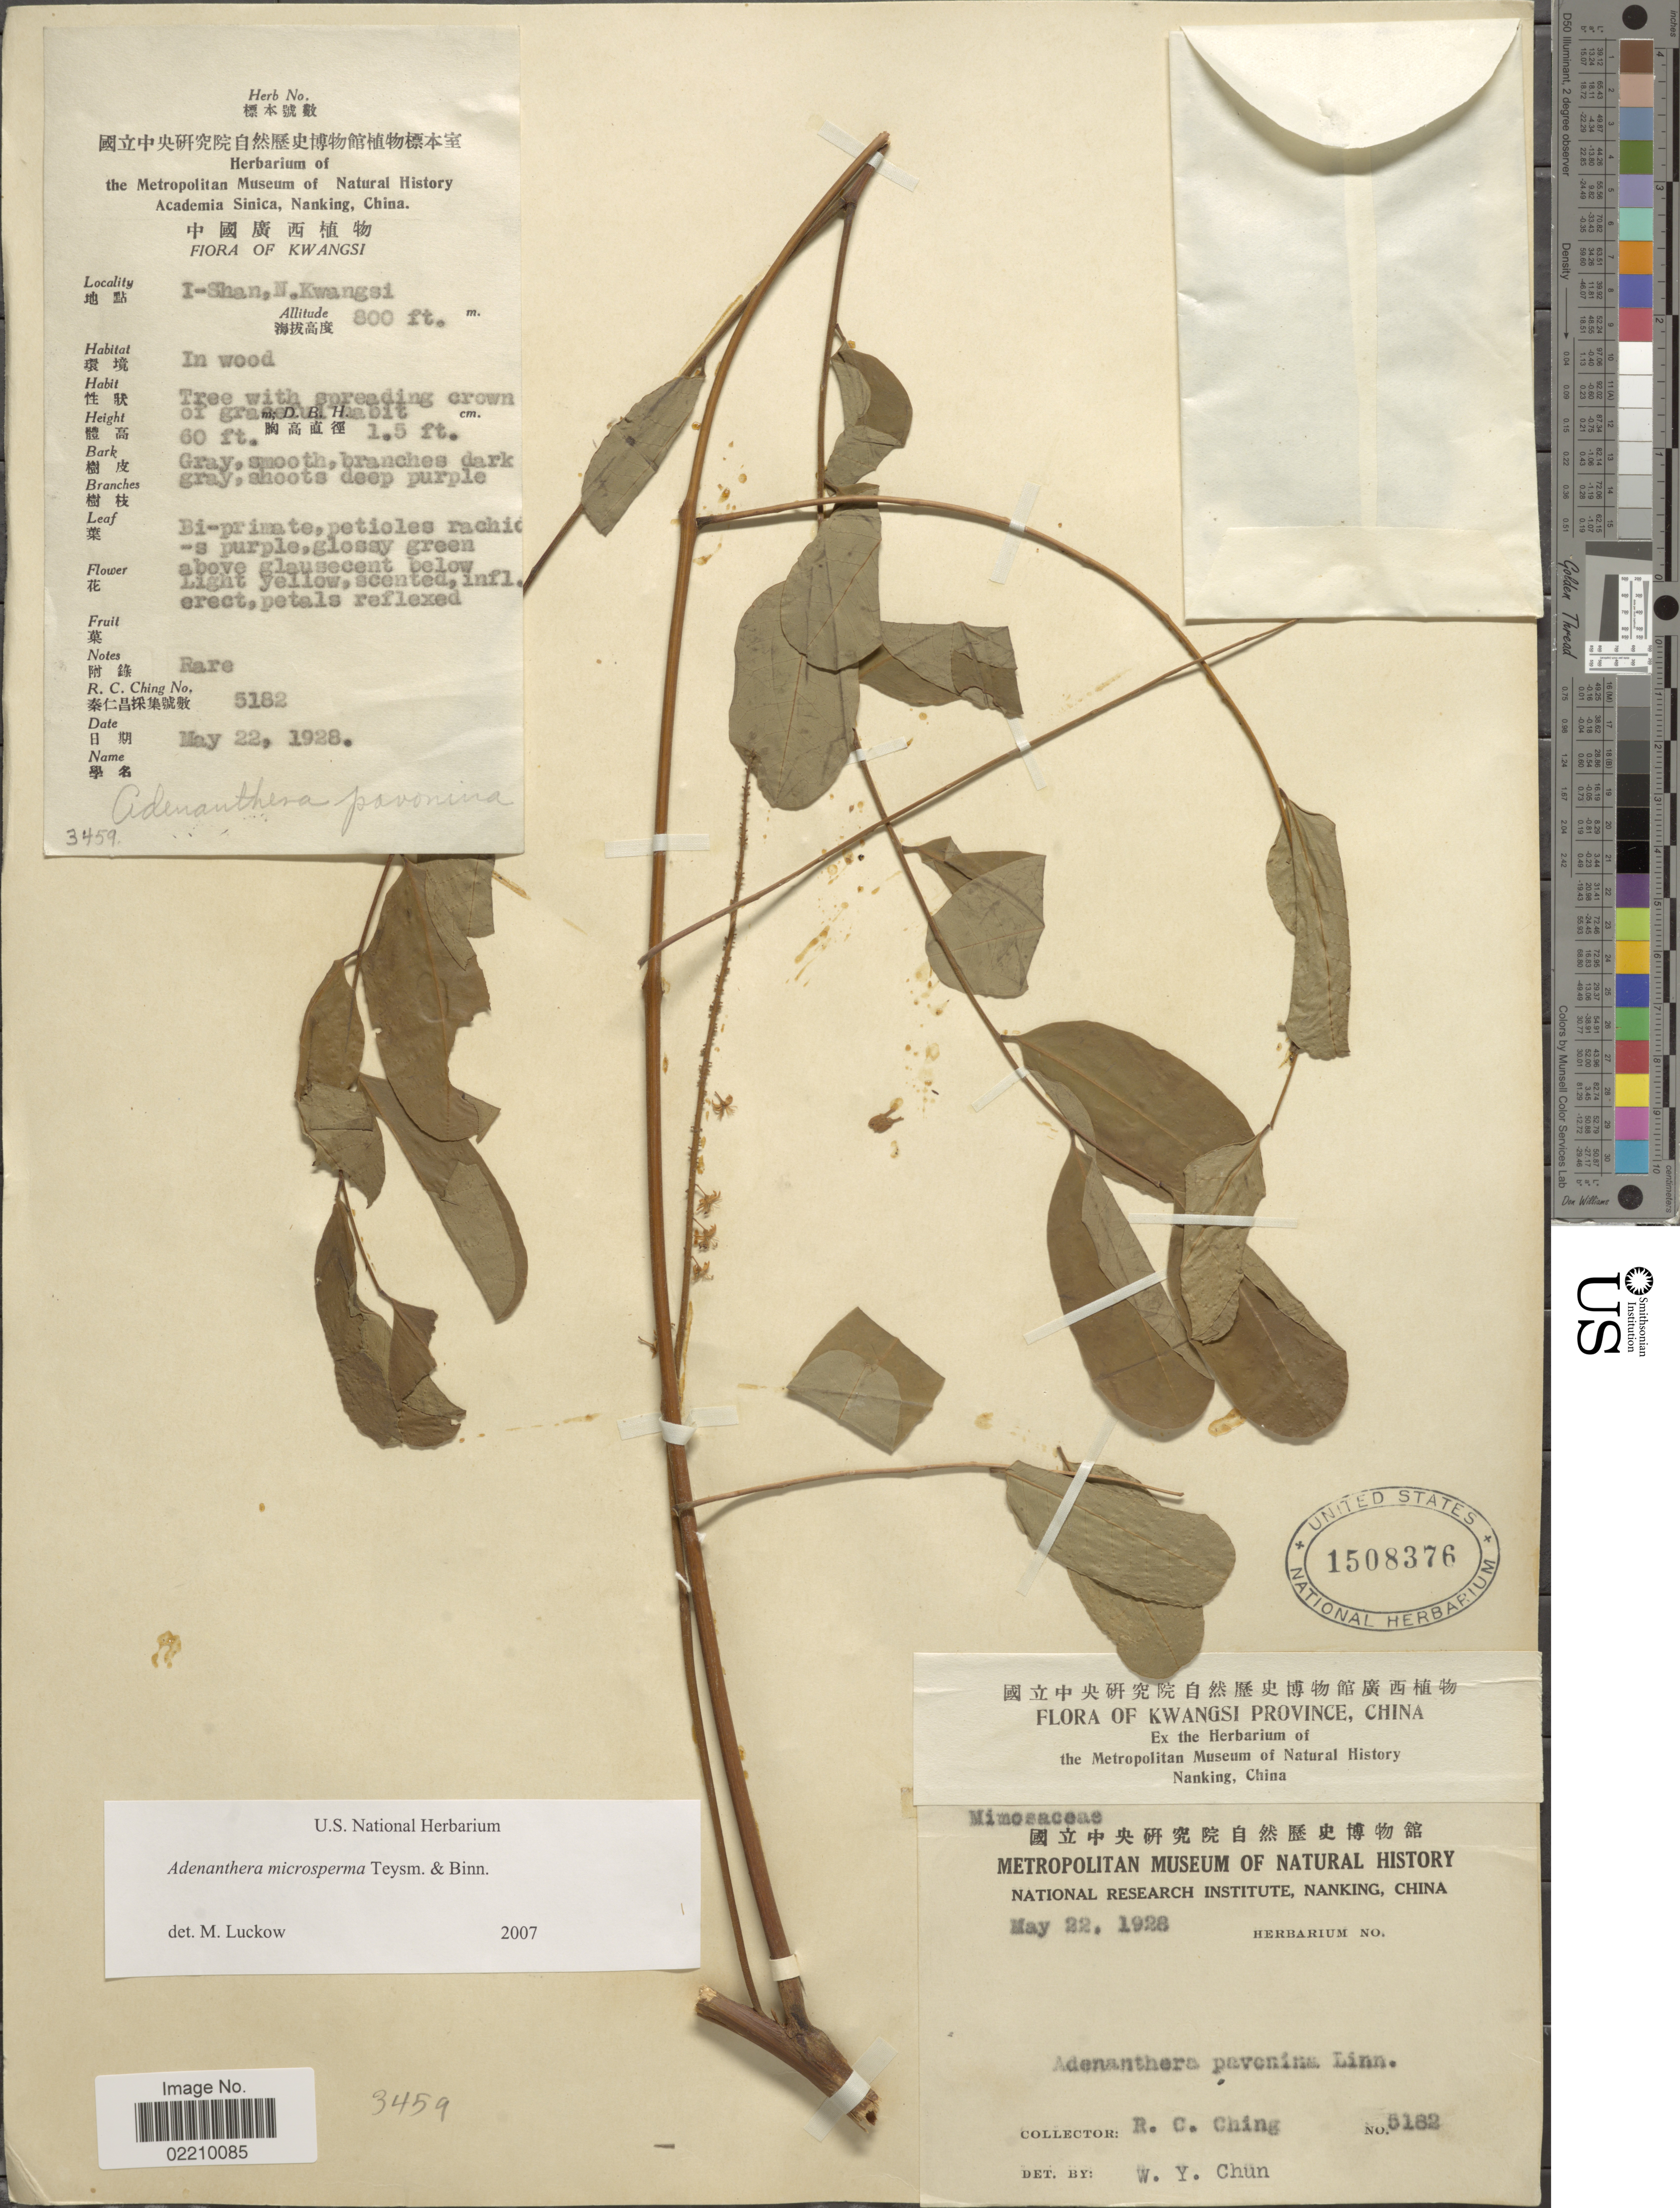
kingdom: Plantae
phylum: Tracheophyta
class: Magnoliopsida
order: Fabales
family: Fabaceae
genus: Adenanthera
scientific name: Adenanthera microsperma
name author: Teysm. & Binn.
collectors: R. C. Ching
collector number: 5182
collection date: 1928-05-22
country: China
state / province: Guangxi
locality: I-Shan, N. Kwangsi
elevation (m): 244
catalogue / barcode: US 1508376